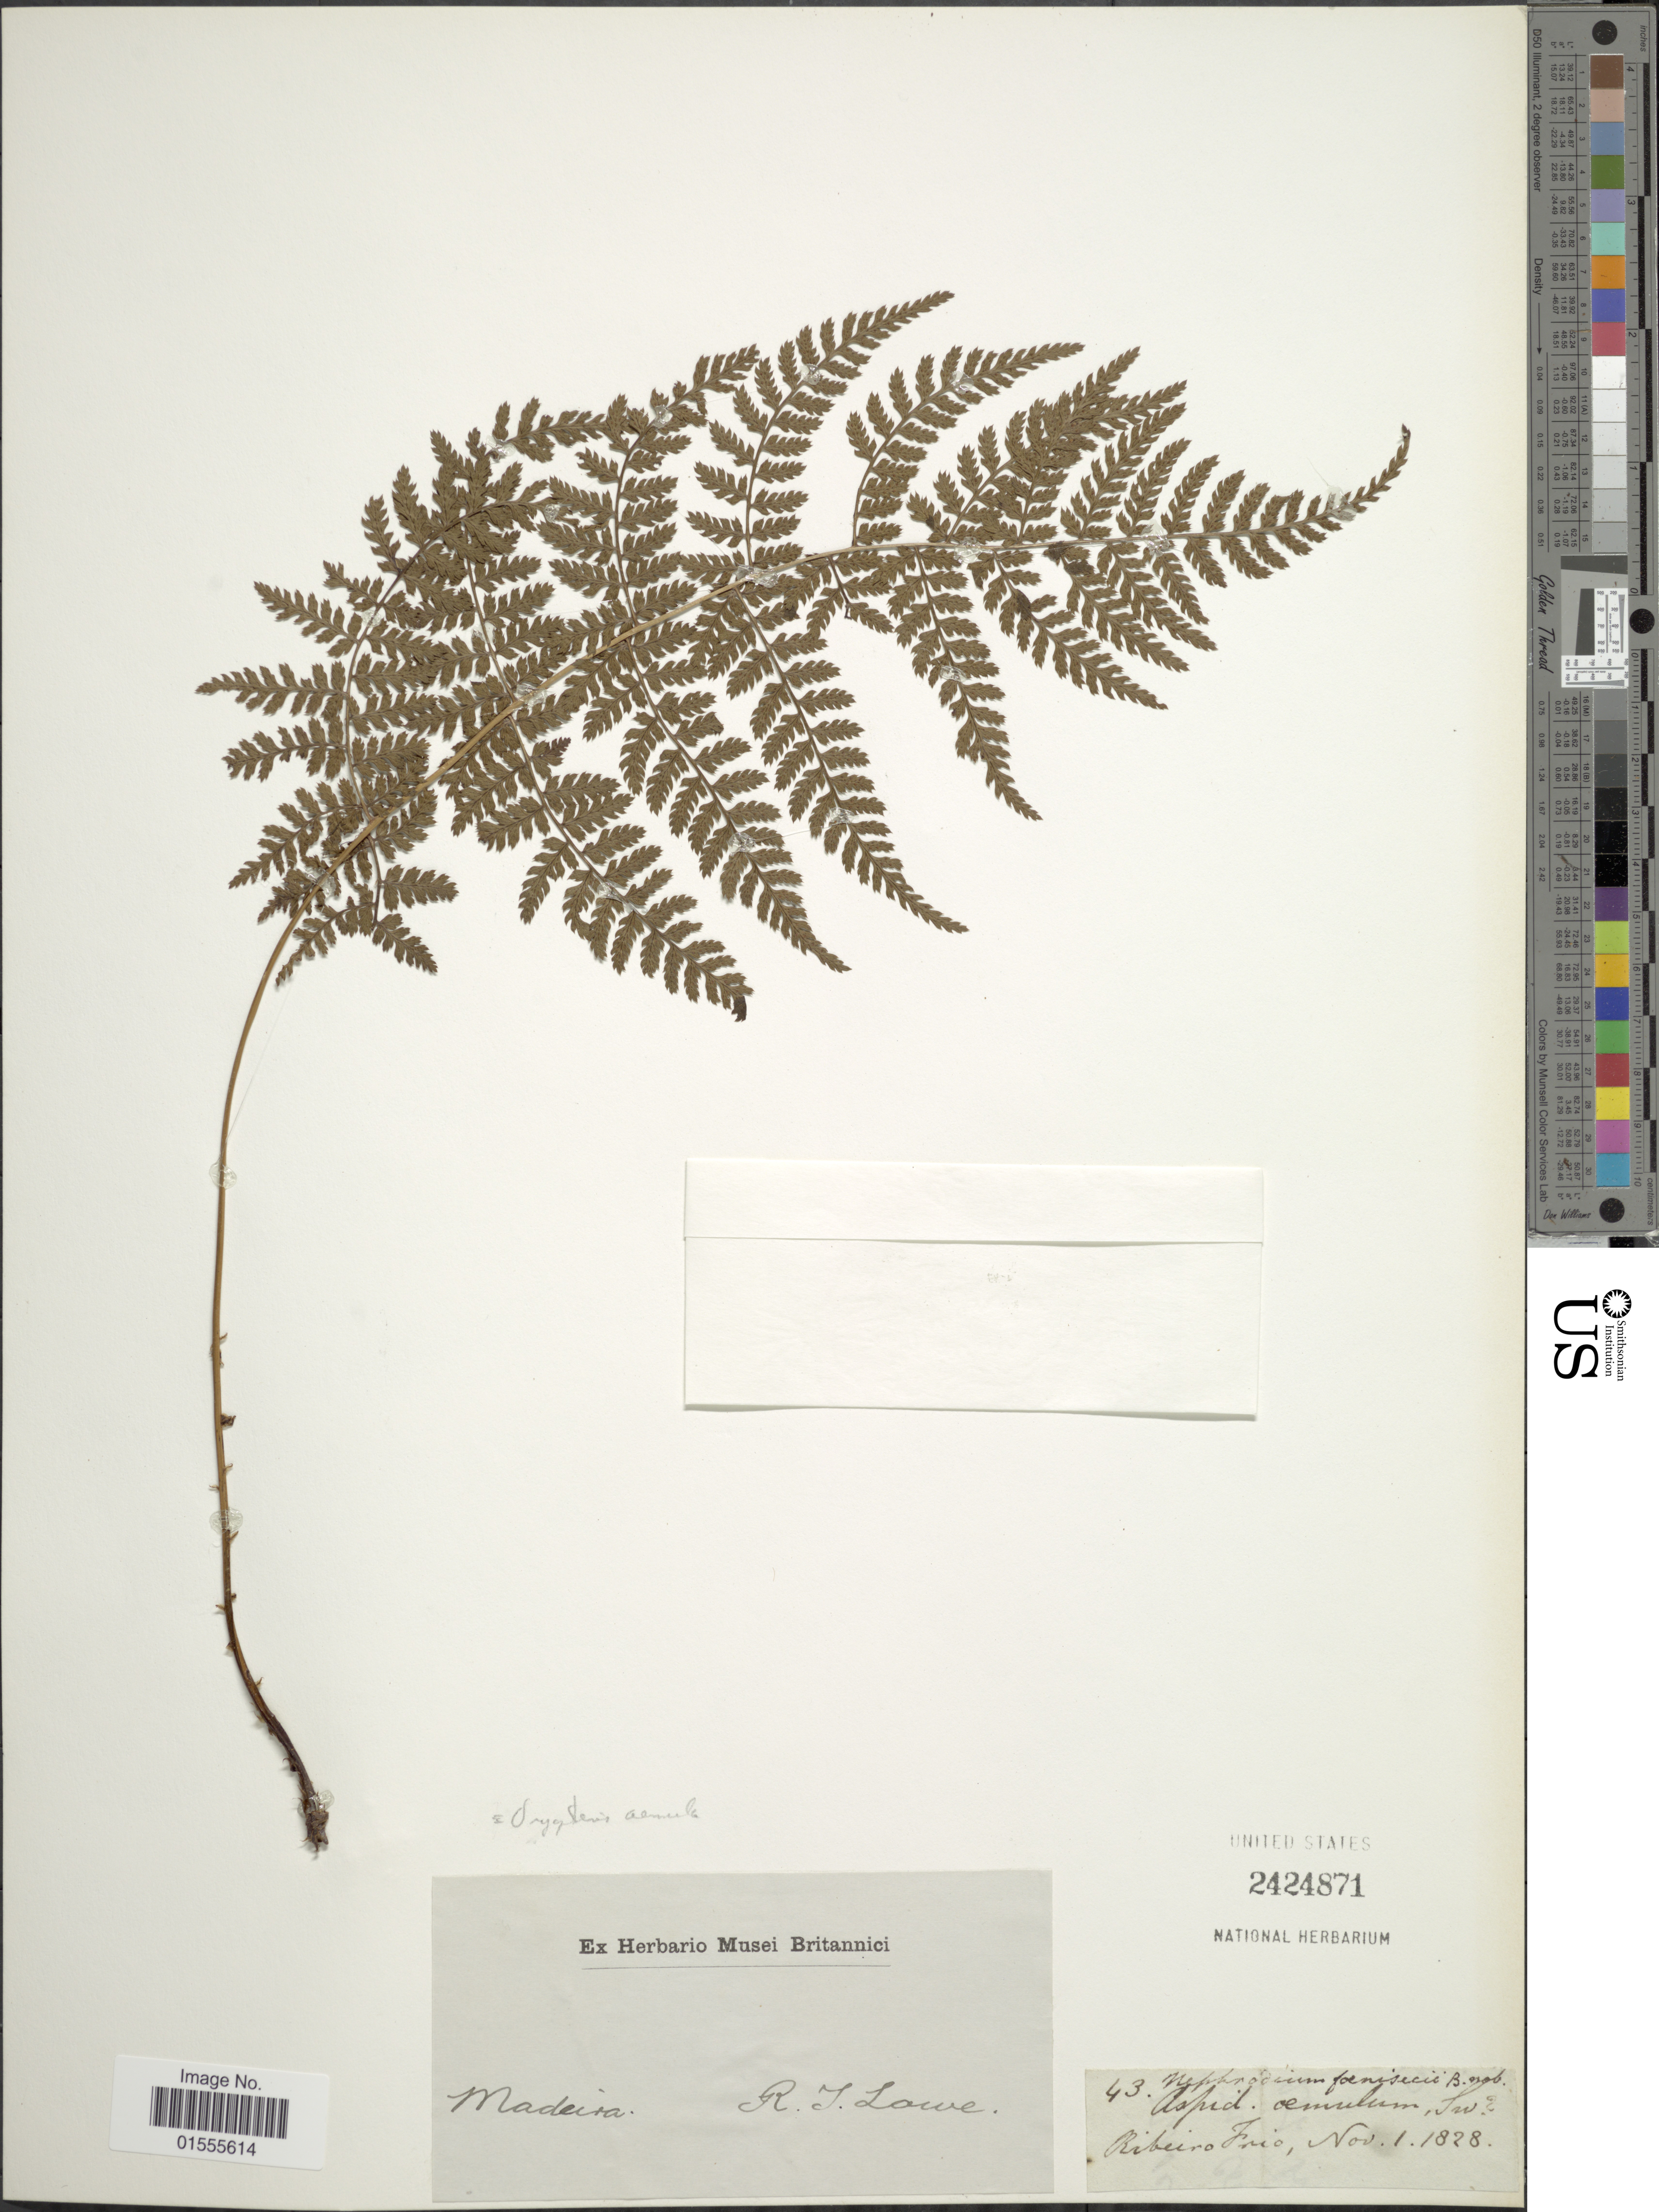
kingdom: Plantae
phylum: Tracheophyta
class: Polypodiopsida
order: Polypodiales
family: Dryopteridaceae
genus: Dryopteris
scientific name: Dryopteris aemula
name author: Kuntze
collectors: R. T. Lowe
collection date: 1828-11-01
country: Portugal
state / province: Madeira (Aut. Reg.)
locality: Ribeiro Frio [interpreted]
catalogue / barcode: US 2424871